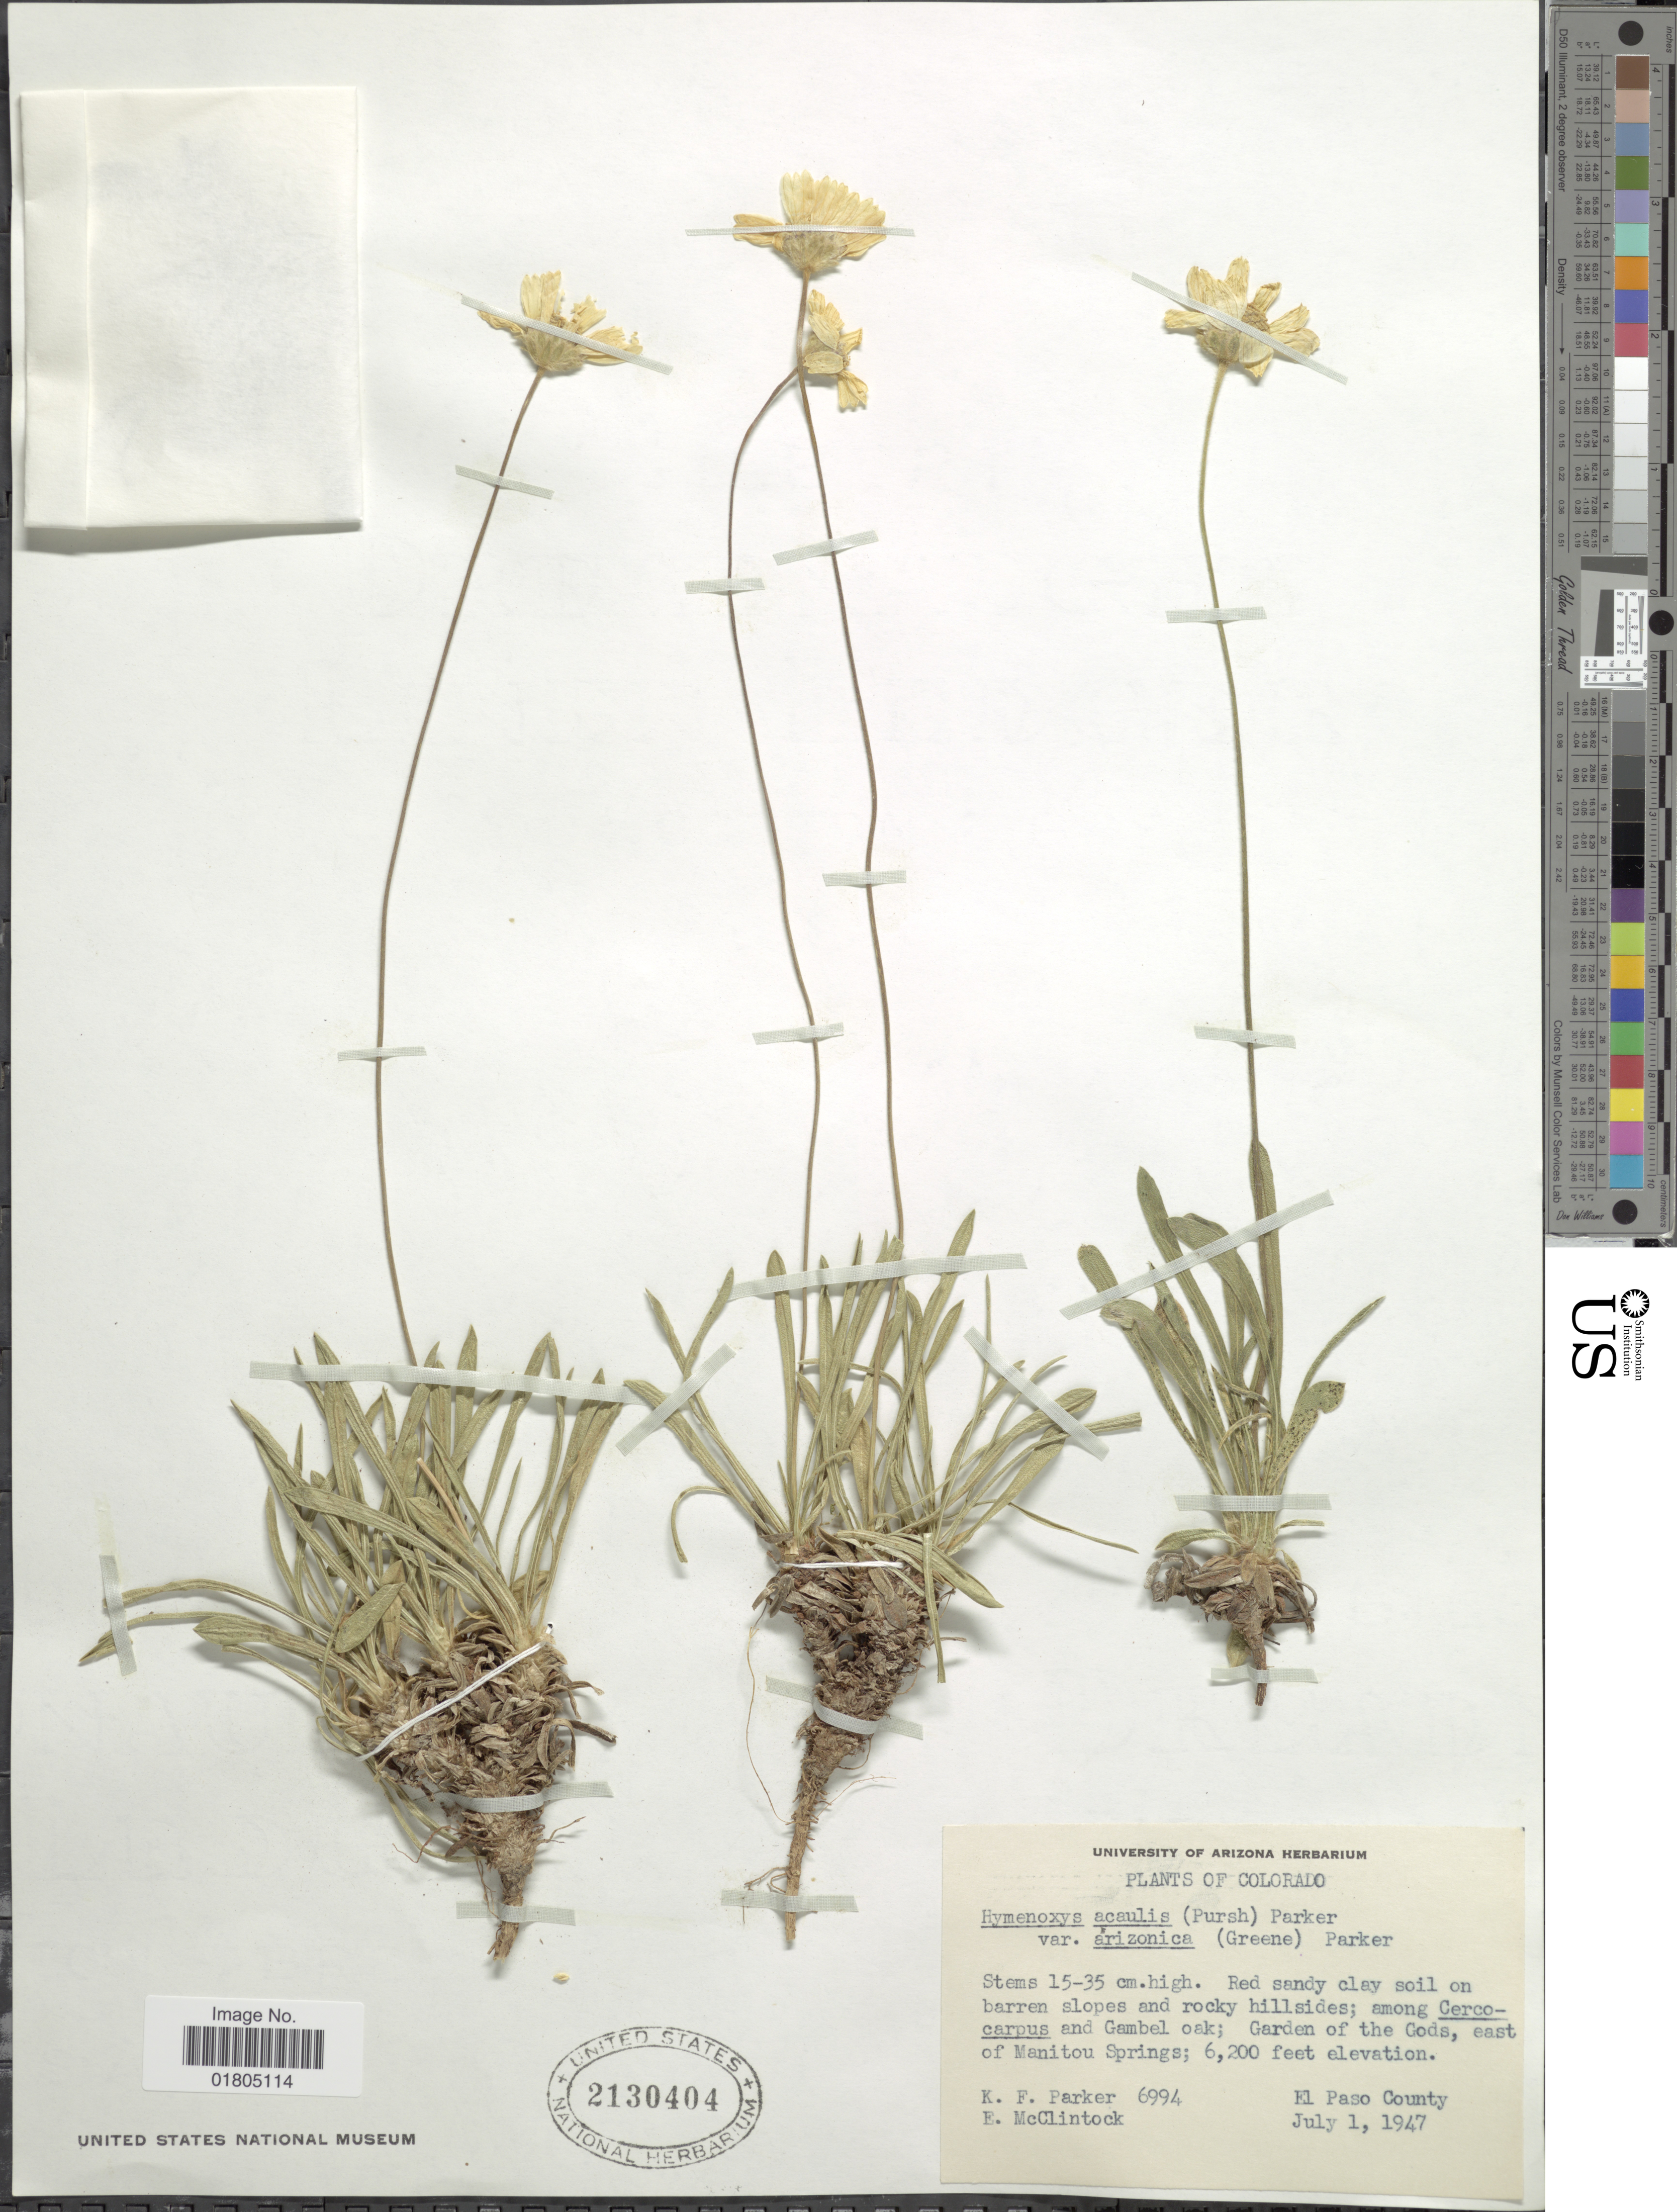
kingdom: Plantae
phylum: Tracheophyta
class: Magnoliopsida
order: Asterales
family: Asteraceae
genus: Actinea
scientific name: Actinea acaulis var. arizonica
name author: (Greene) S.F. Blake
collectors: K. F. Parker & E. McClintock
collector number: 6994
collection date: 1947-07-01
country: United States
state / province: Colorado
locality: Garden of the Gods, east of Manitou Springs, El Paso County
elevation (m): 1890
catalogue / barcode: US 2130404